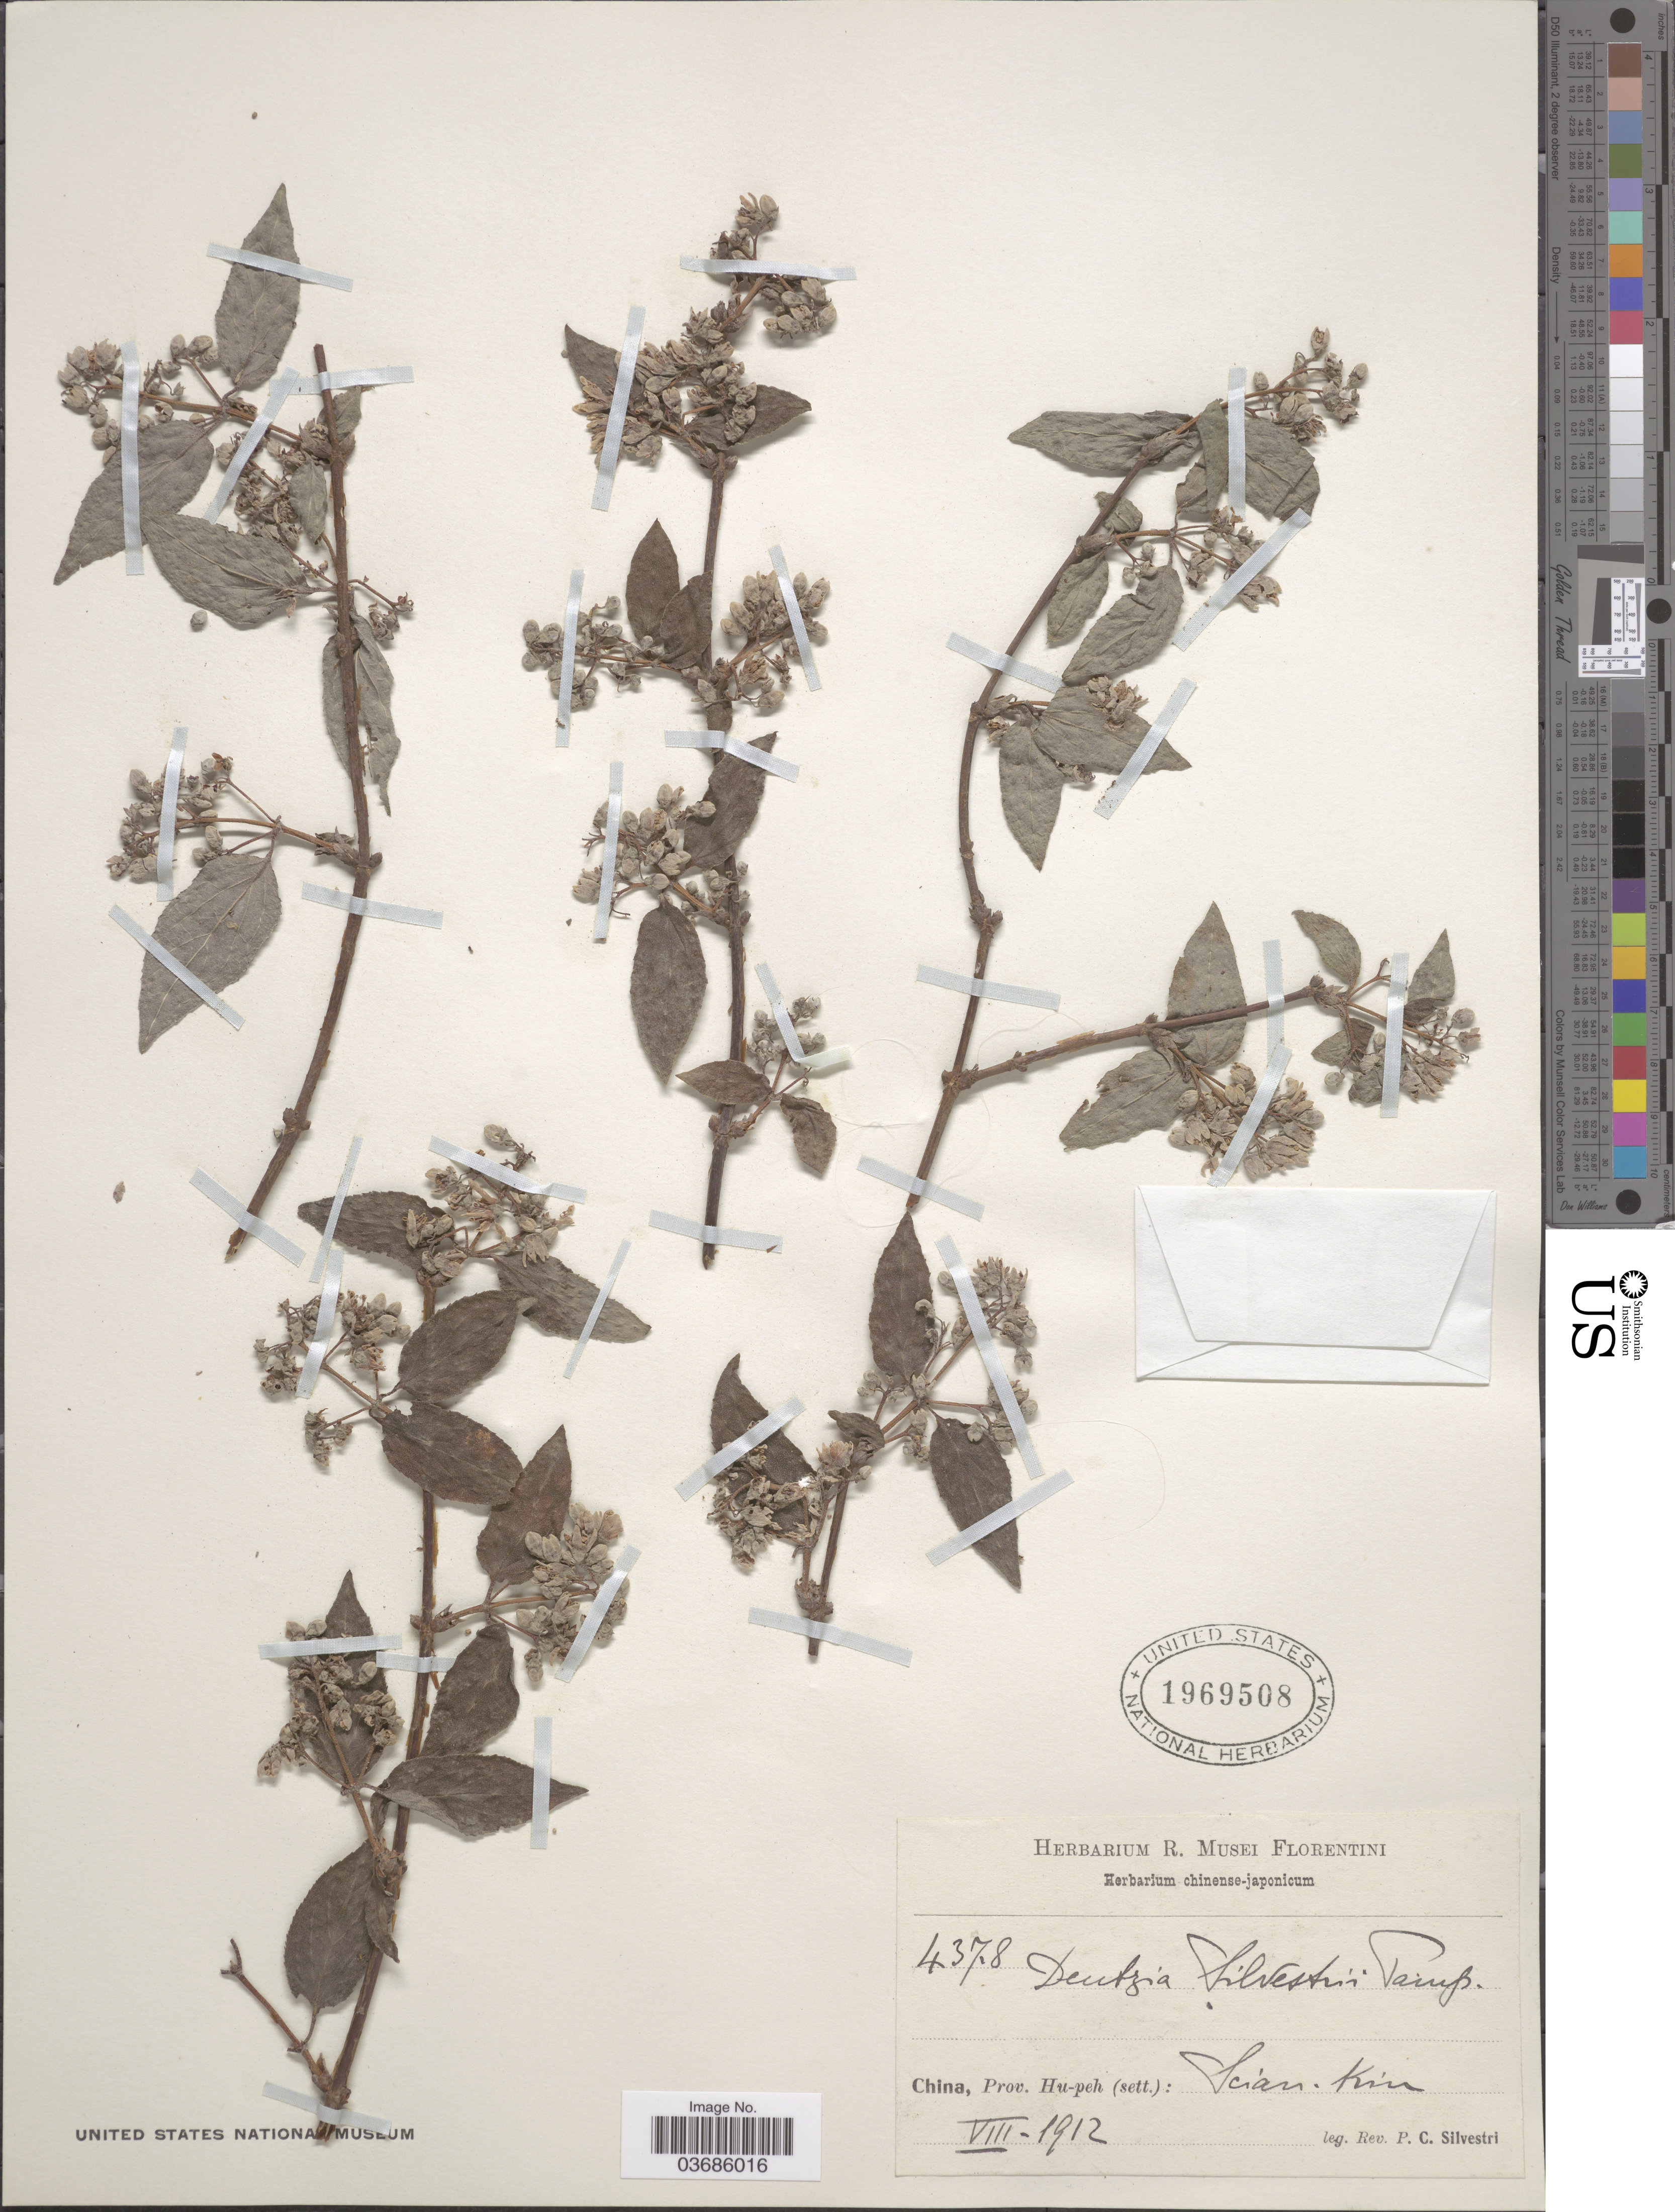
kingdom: Plantae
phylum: Tracheophyta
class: Magnoliopsida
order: Cornales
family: Hydrangeaceae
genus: Deutzia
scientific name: Deutzia silvestrii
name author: Pamp.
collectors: P. Silvestri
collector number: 4378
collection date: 1912-08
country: China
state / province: Hubei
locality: Prov. Hu-peh (sett.): Scian-Kin.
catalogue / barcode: US 1969508